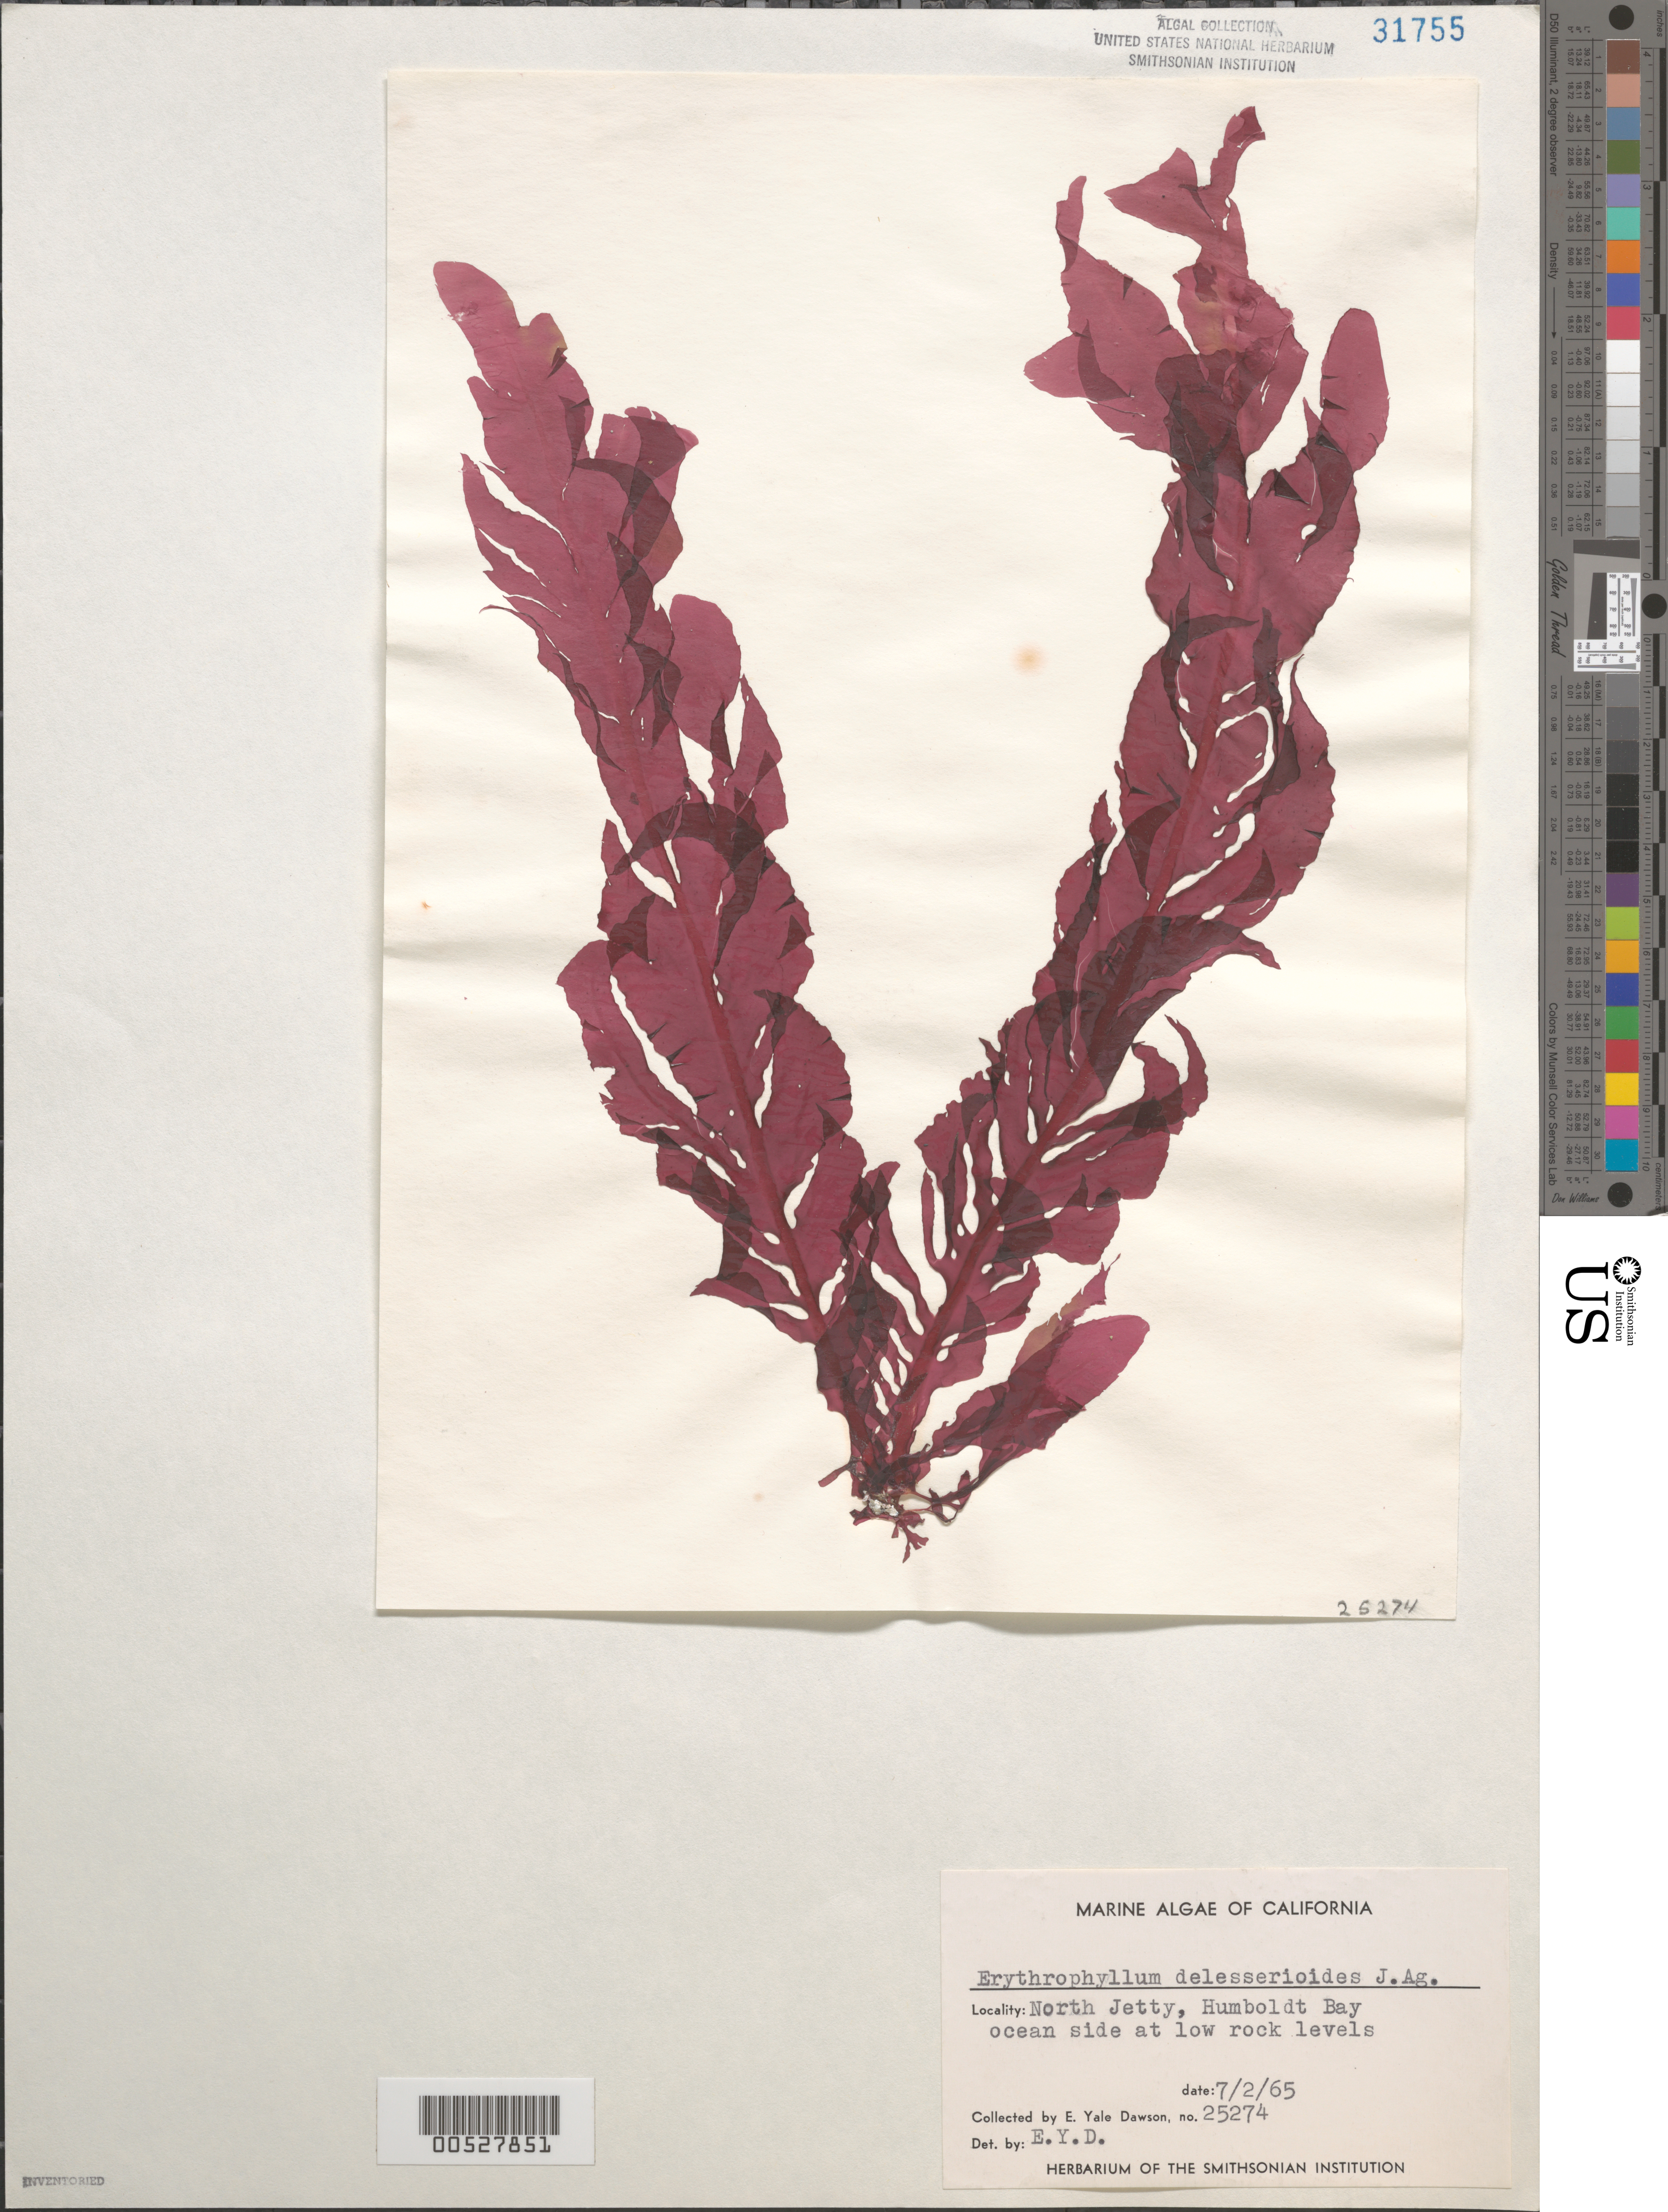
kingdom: Plantae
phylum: Rhodophyta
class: Florideophyceae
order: Gigartinales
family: Kallymeniaceae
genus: Erythrophyllum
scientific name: Erythrophyllum delesserioides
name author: J. Agardh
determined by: Dawson, E. Y.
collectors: E. Y. Dawson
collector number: EYD 25274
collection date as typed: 02 Jul 1965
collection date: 1965-07-02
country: United States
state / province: California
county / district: Humboldt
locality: Humboldt Bay, North Jetty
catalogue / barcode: US 31755